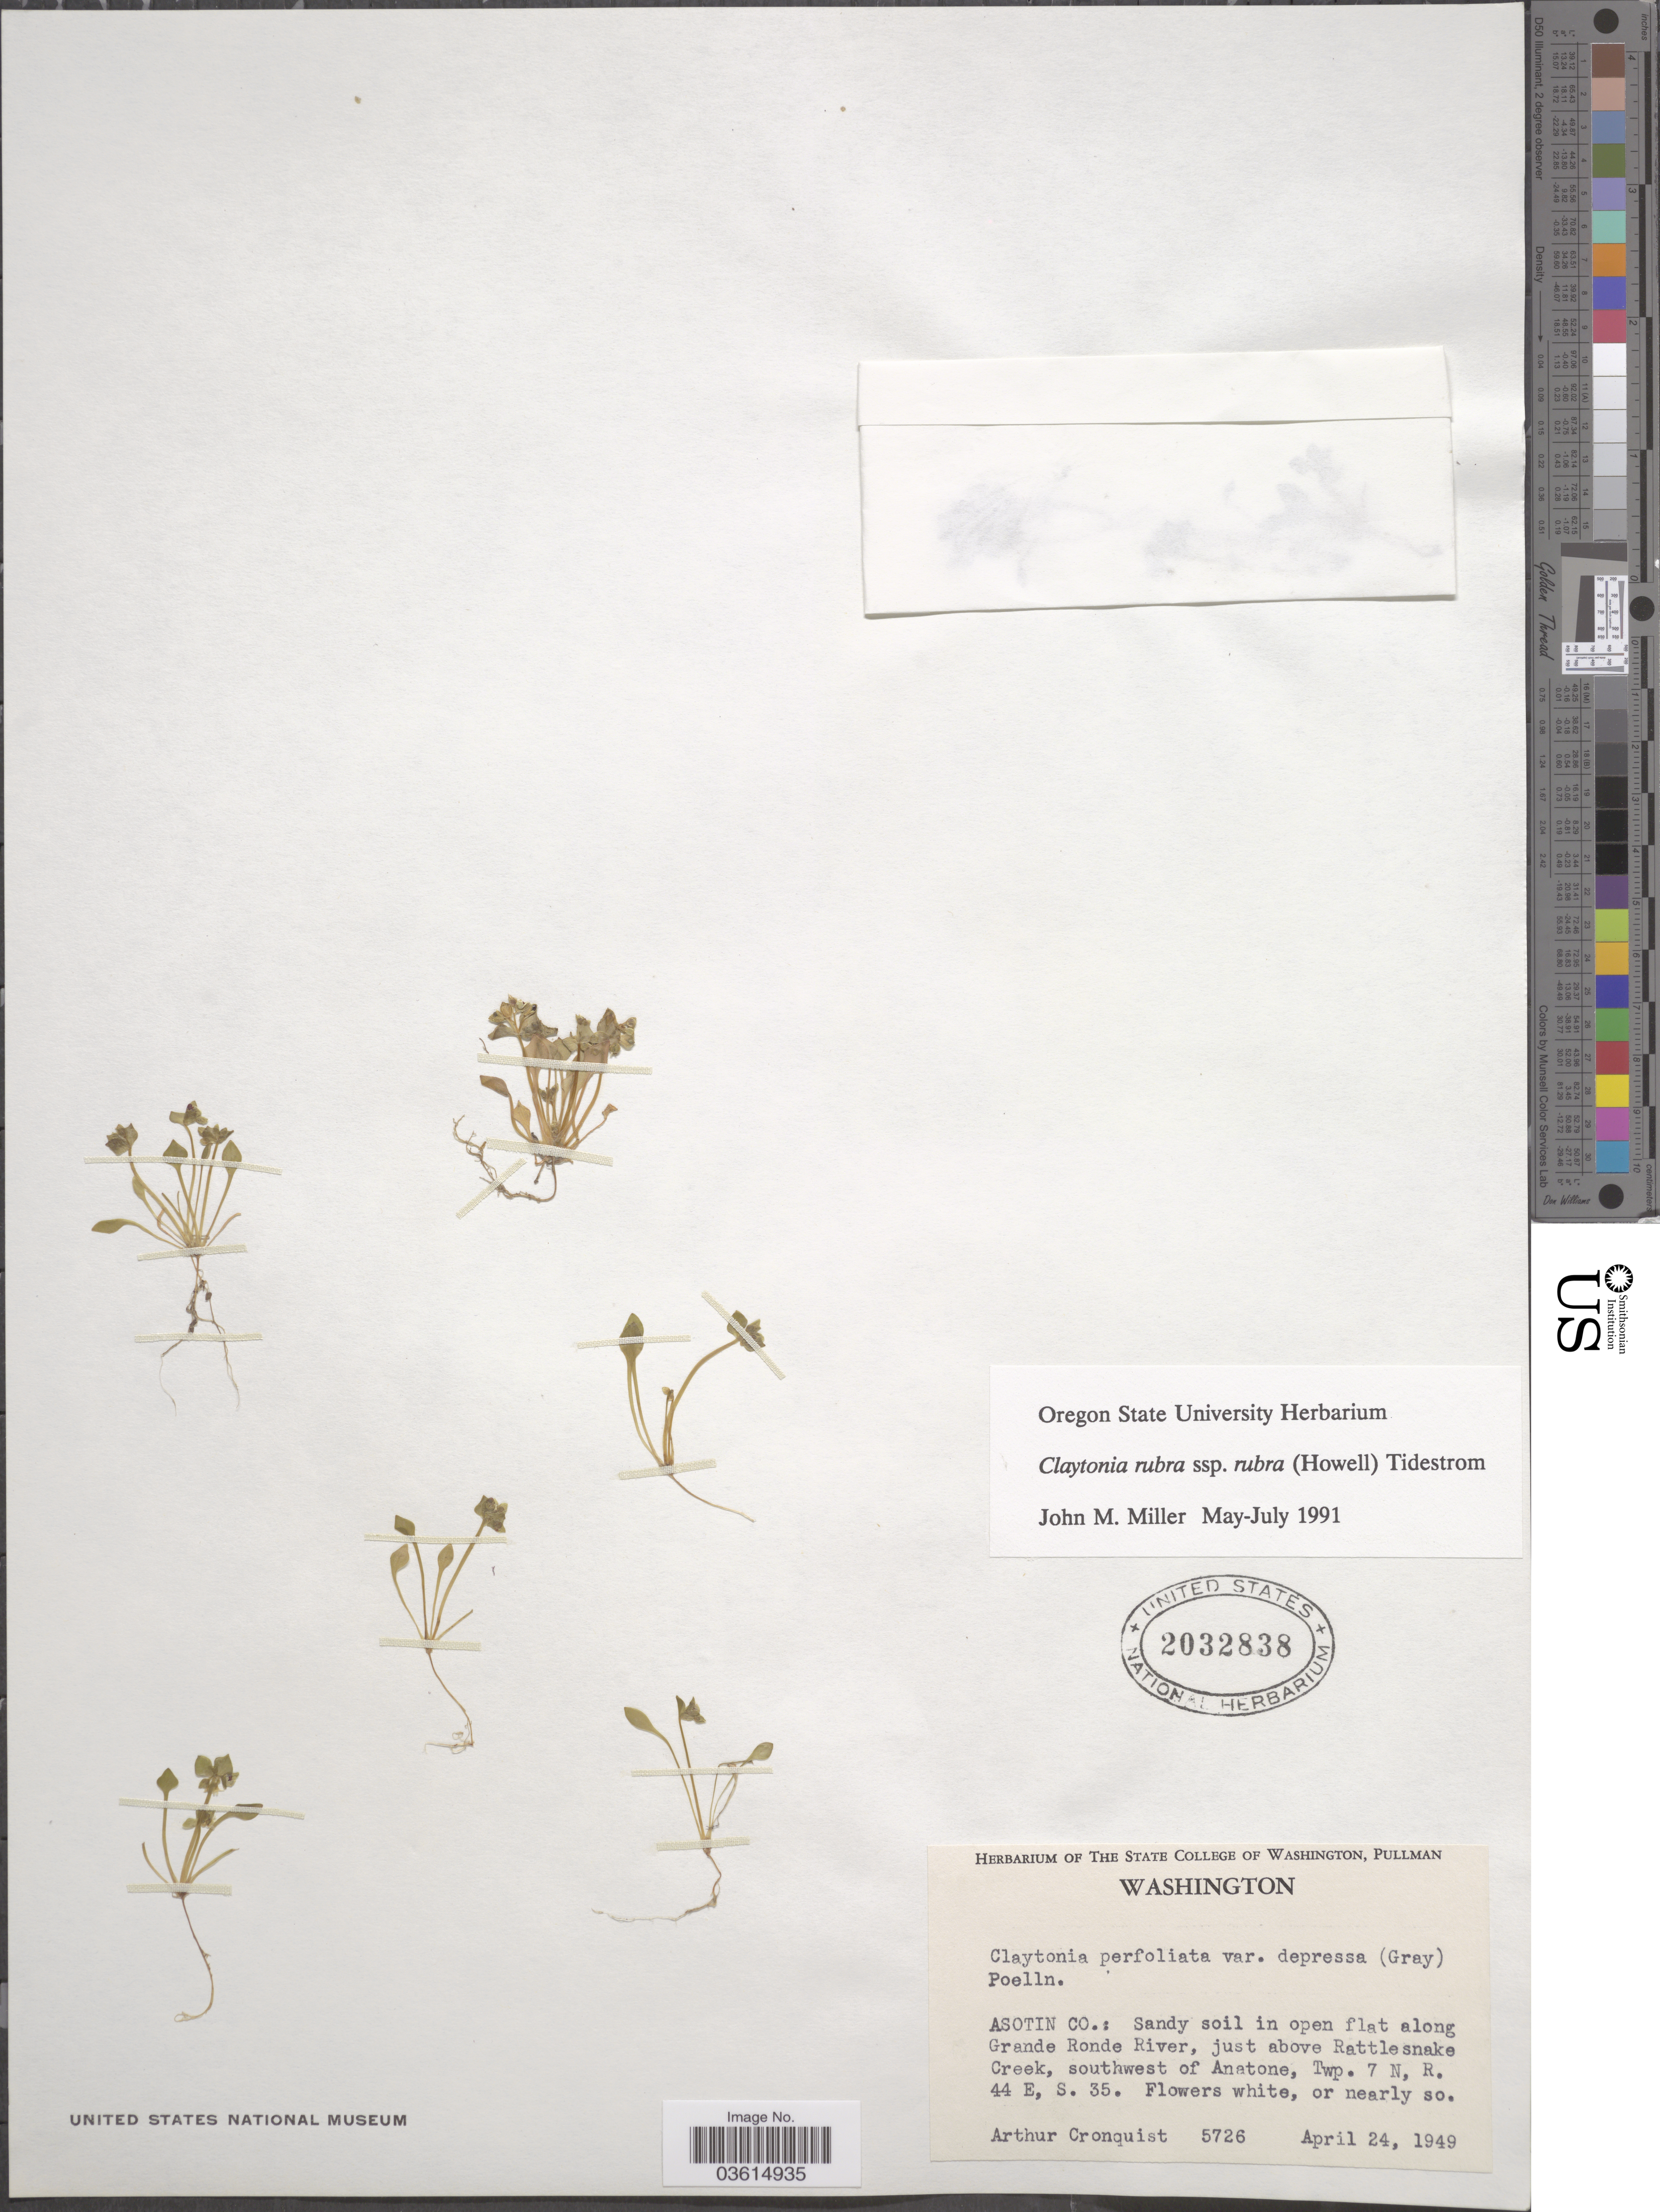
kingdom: Plantae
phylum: Tracheophyta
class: Magnoliopsida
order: Caryophyllales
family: Montiaceae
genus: Claytonia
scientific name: Claytonia rubra subsp. rubra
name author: (Howell) Tidestr.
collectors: A. J. Cronquist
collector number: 5726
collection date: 1949-04-24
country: United States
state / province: Washington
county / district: Asotin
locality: Asotin Co.: along Grande Ronde River, just above Rattlesnake Creek, southwest of Anatone, Twp. 7 N, R. 44 E, S. 35.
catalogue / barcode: US 2032838